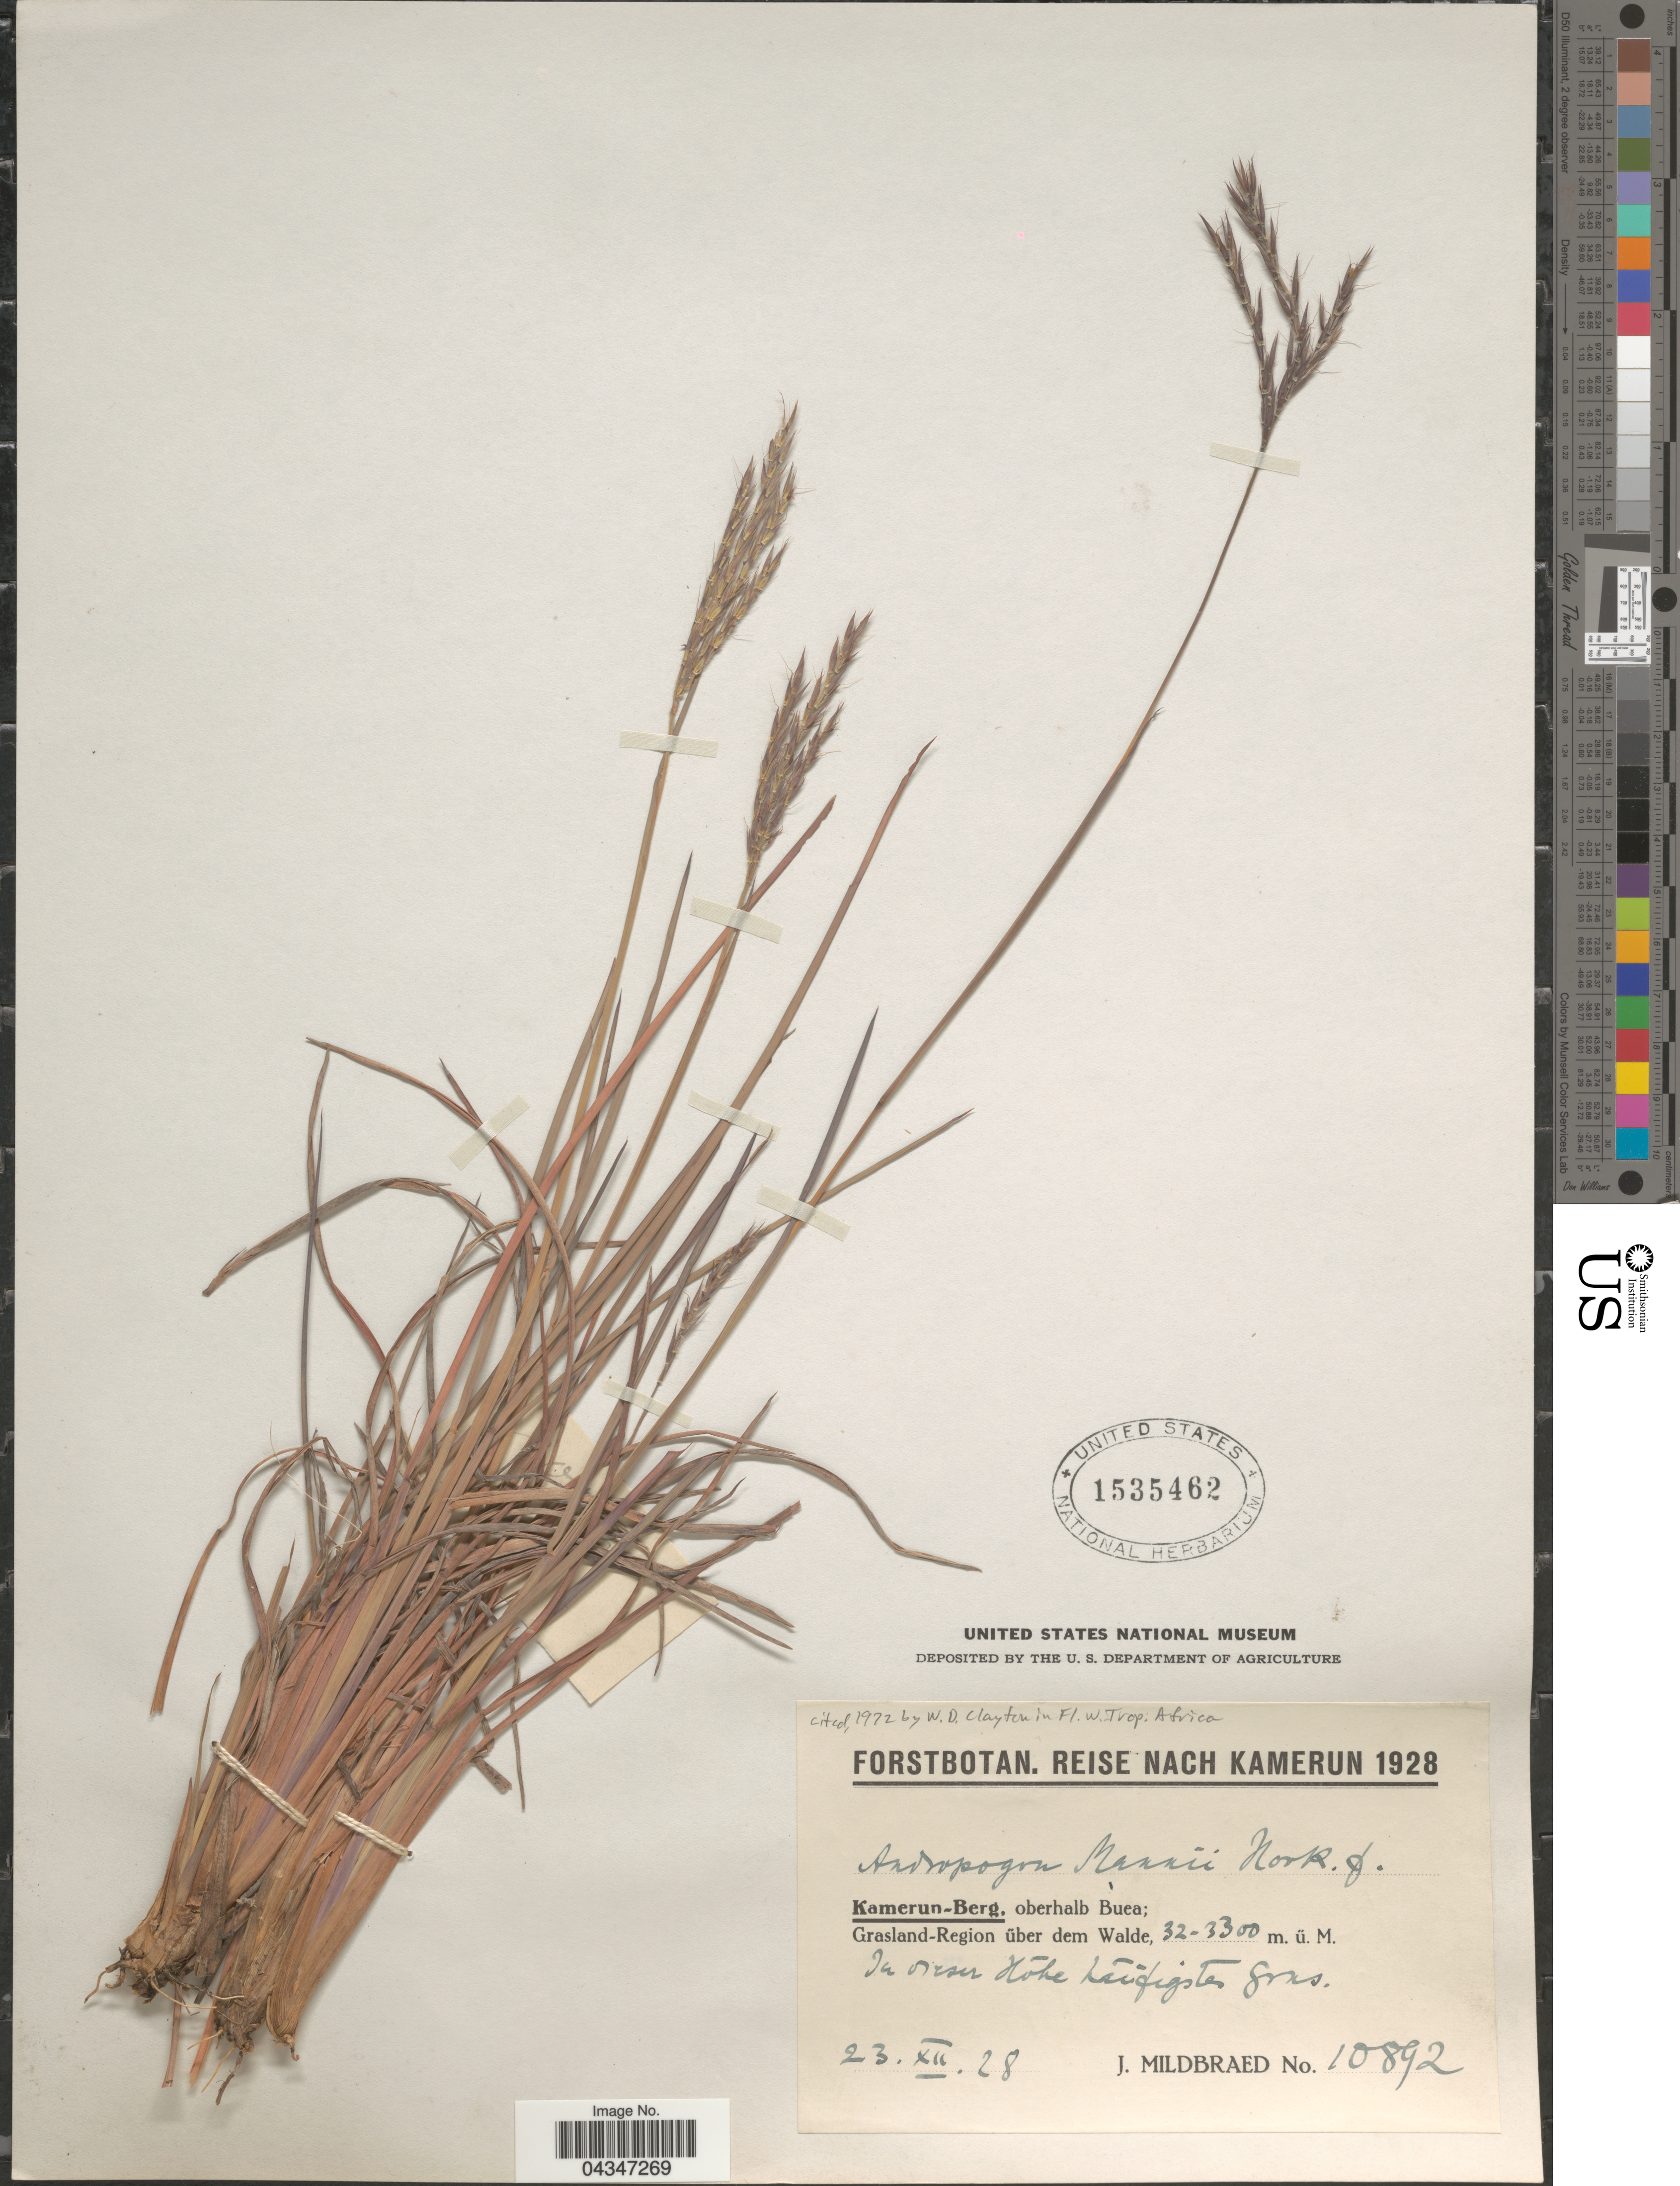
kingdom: Plantae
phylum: Tracheophyta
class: Liliopsida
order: Poales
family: Poaceae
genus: Andropogon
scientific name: Andropogon mannii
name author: Hook. f.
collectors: J. Mildbraed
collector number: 10892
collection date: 1928-12-23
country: Cameroon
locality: Forstbotan. Reise Nach Kamerun 1928. Kamerun-Berg. oberhalb Burea; Grasland- Region über dem Walde.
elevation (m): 3200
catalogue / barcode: US 1535462